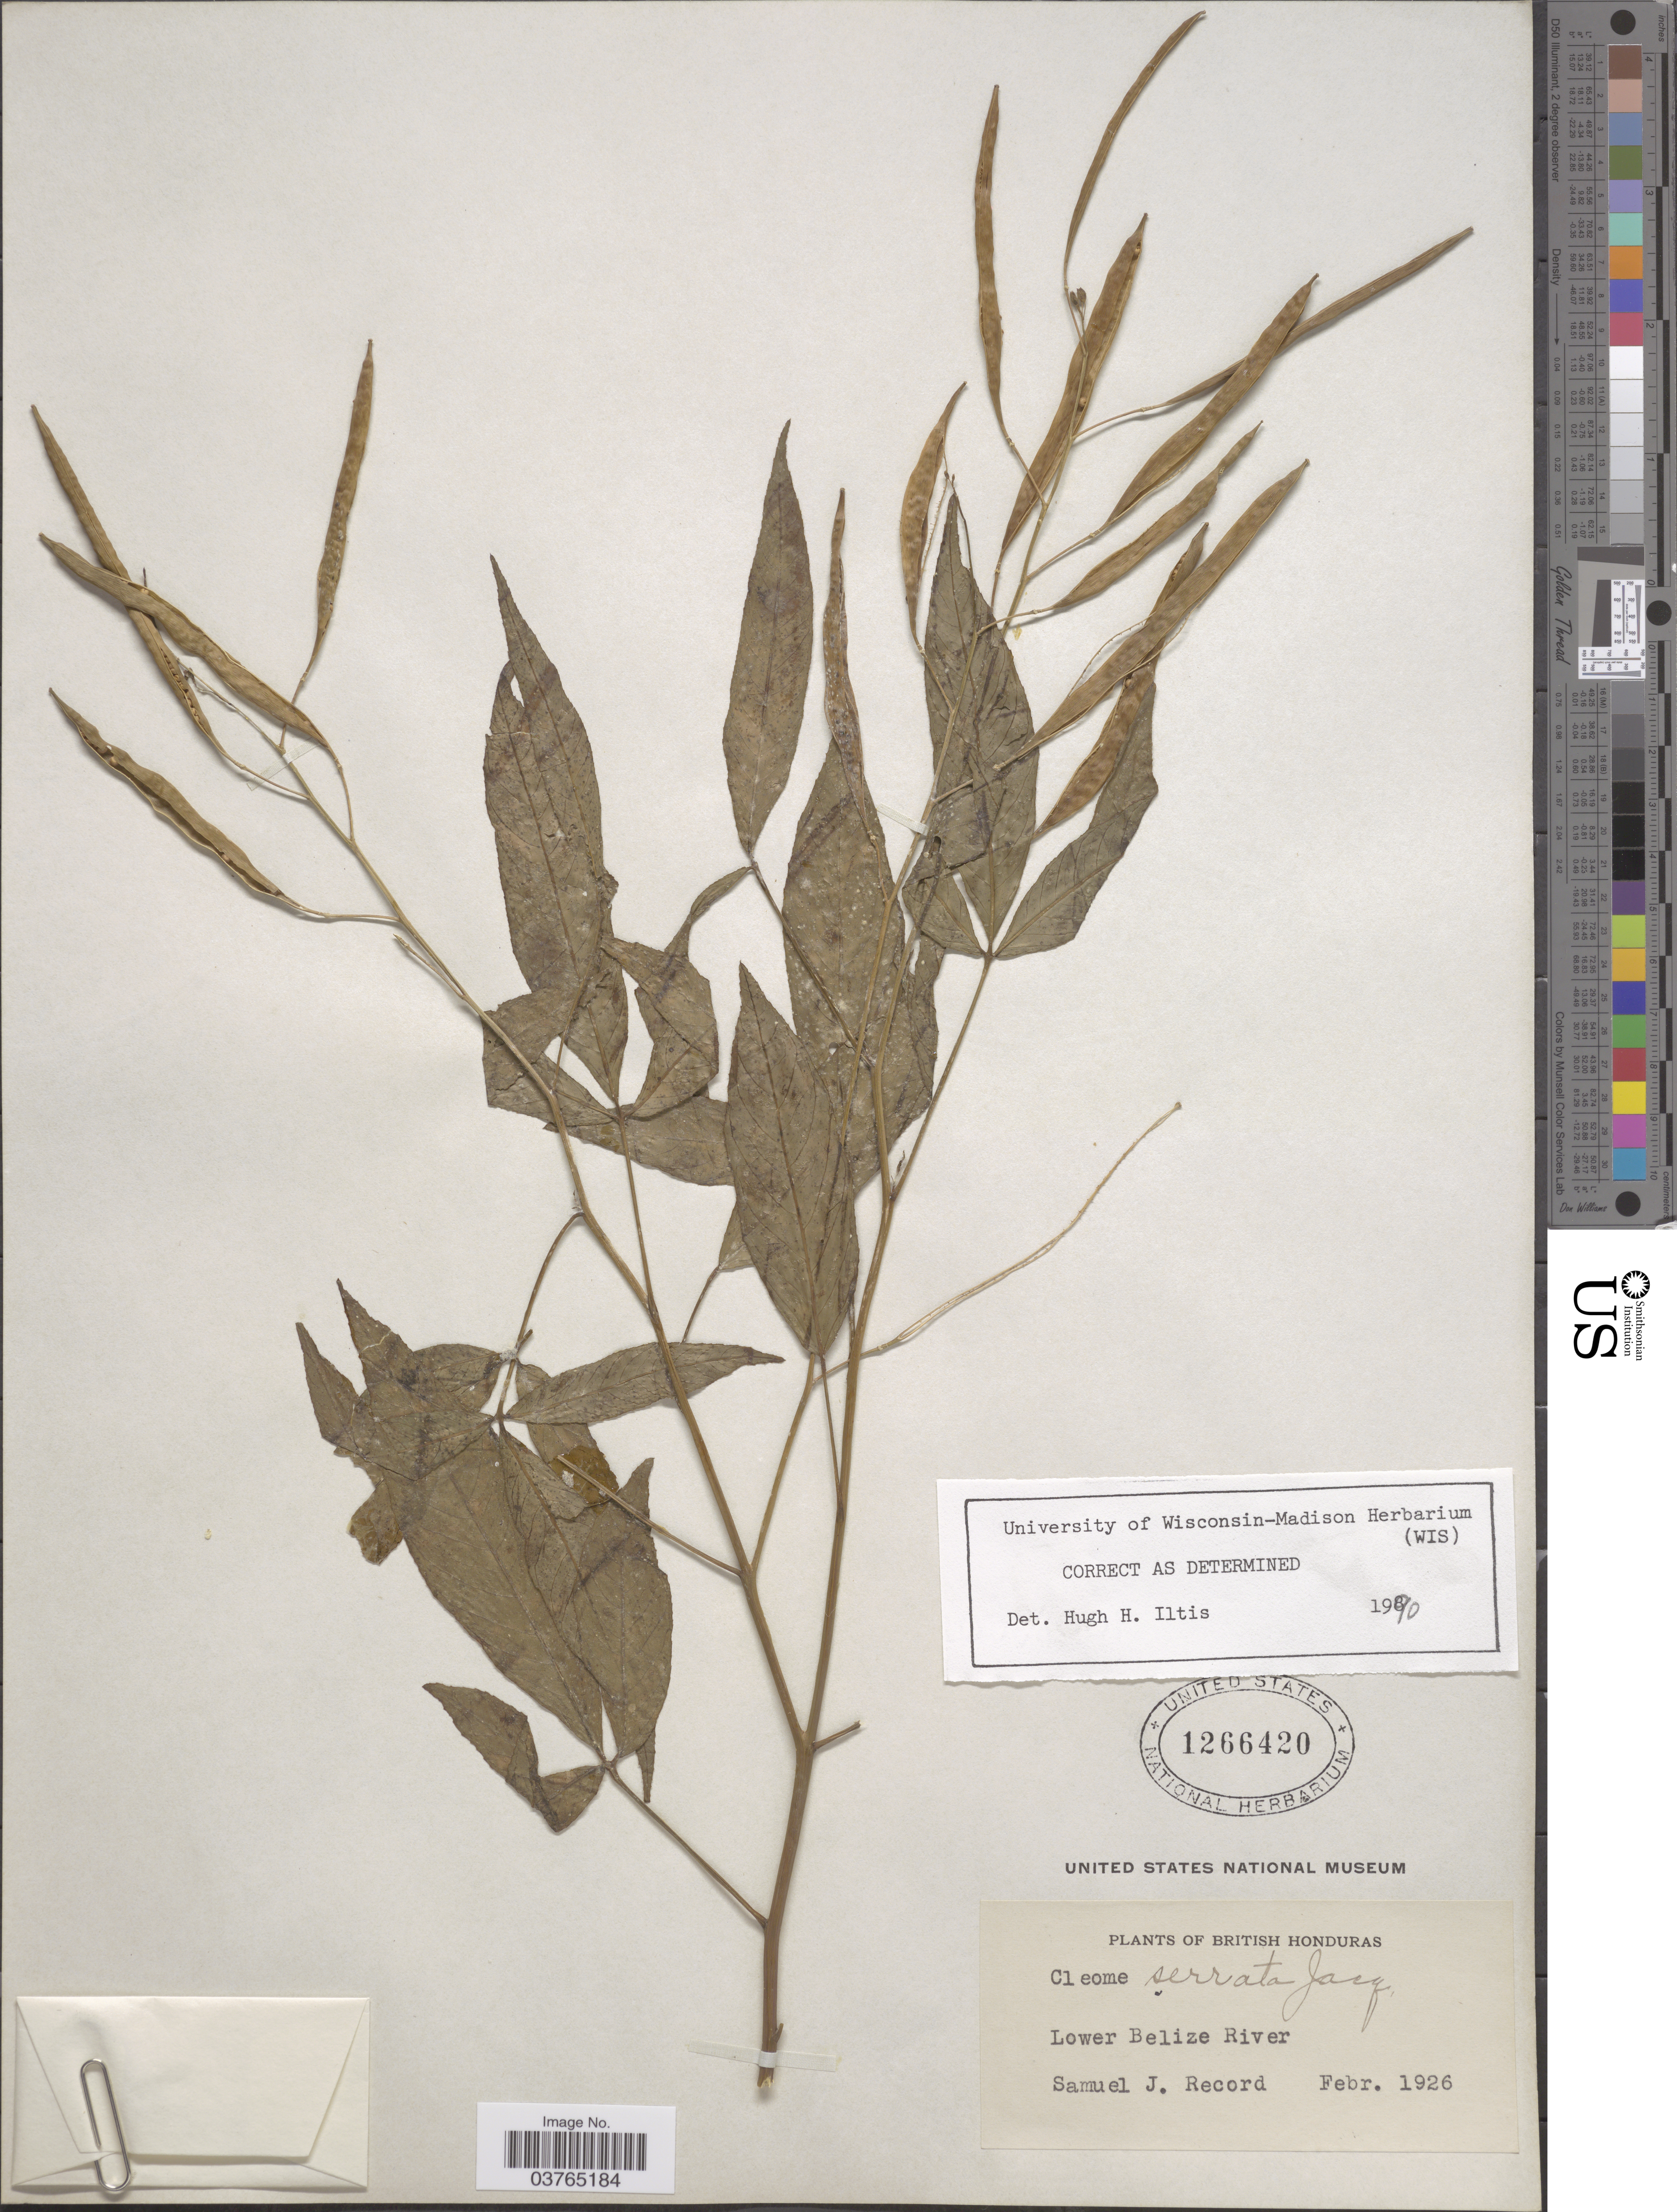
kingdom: Plantae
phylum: Tracheophyta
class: Magnoliopsida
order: Brassicales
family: Cleomaceae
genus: Cleoserrata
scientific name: Cleoserrata serrata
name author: (Jacq.) Iltis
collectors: S. J. Record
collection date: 1926-02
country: Belize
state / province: Belize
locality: British Honduras. Lower Belize River.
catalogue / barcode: US 1266420